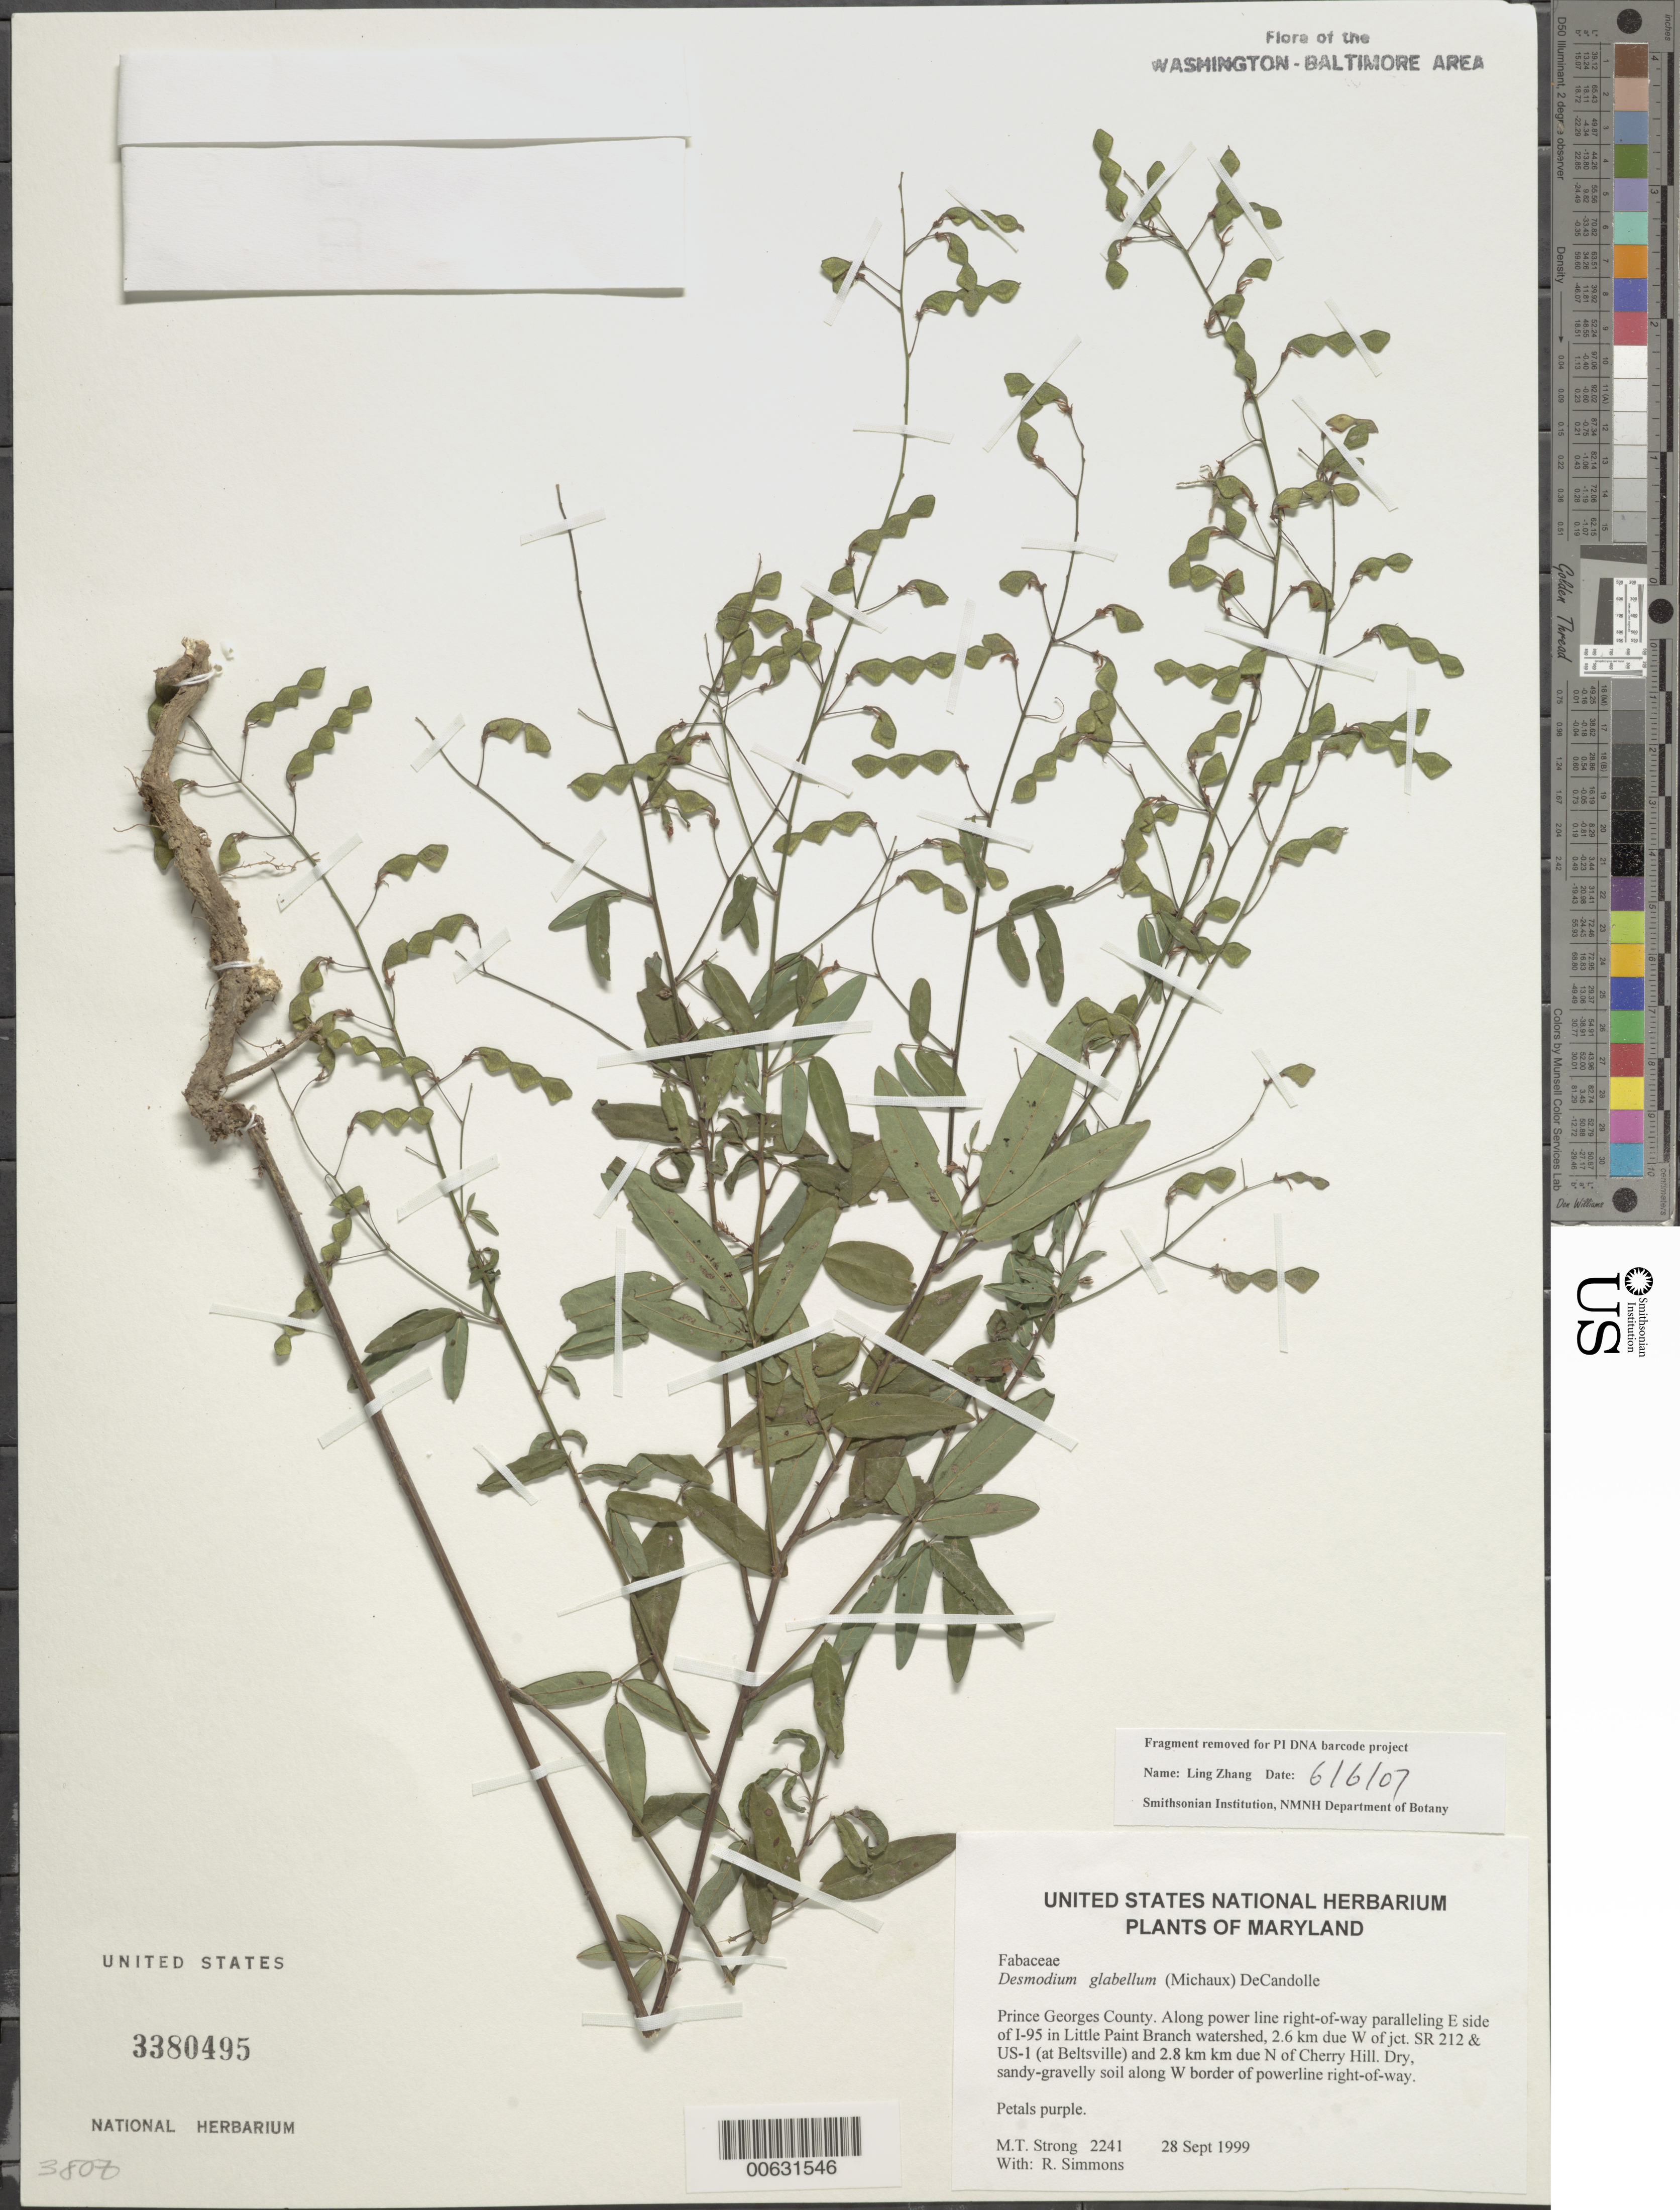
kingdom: Plantae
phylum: Tracheophyta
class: Magnoliopsida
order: Fabales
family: Fabaceae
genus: Desmodium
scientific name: Desmodium paniculatum var. paniculatum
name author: (L.) DC.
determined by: Strong, Mark T., (BOT), Smithsonian Institution - National Museum of Natural History (UNITED STATES)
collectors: M. T. Strong & R. Simmons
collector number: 2241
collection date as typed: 28 Sep 1999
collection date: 1999-09-28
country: United States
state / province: Maryland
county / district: Prince George's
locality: Along power line right-of-way paralleling E side of I-95 in Little Paint Branch watershed, 2.6 km due W of jct. SR 212 & US-1 (at Beltsville) and 2.8 km km due N of Cherry Hill.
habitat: Dry, sandy-gravelly soil along W border of powerline right-of-way.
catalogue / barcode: US 3380495